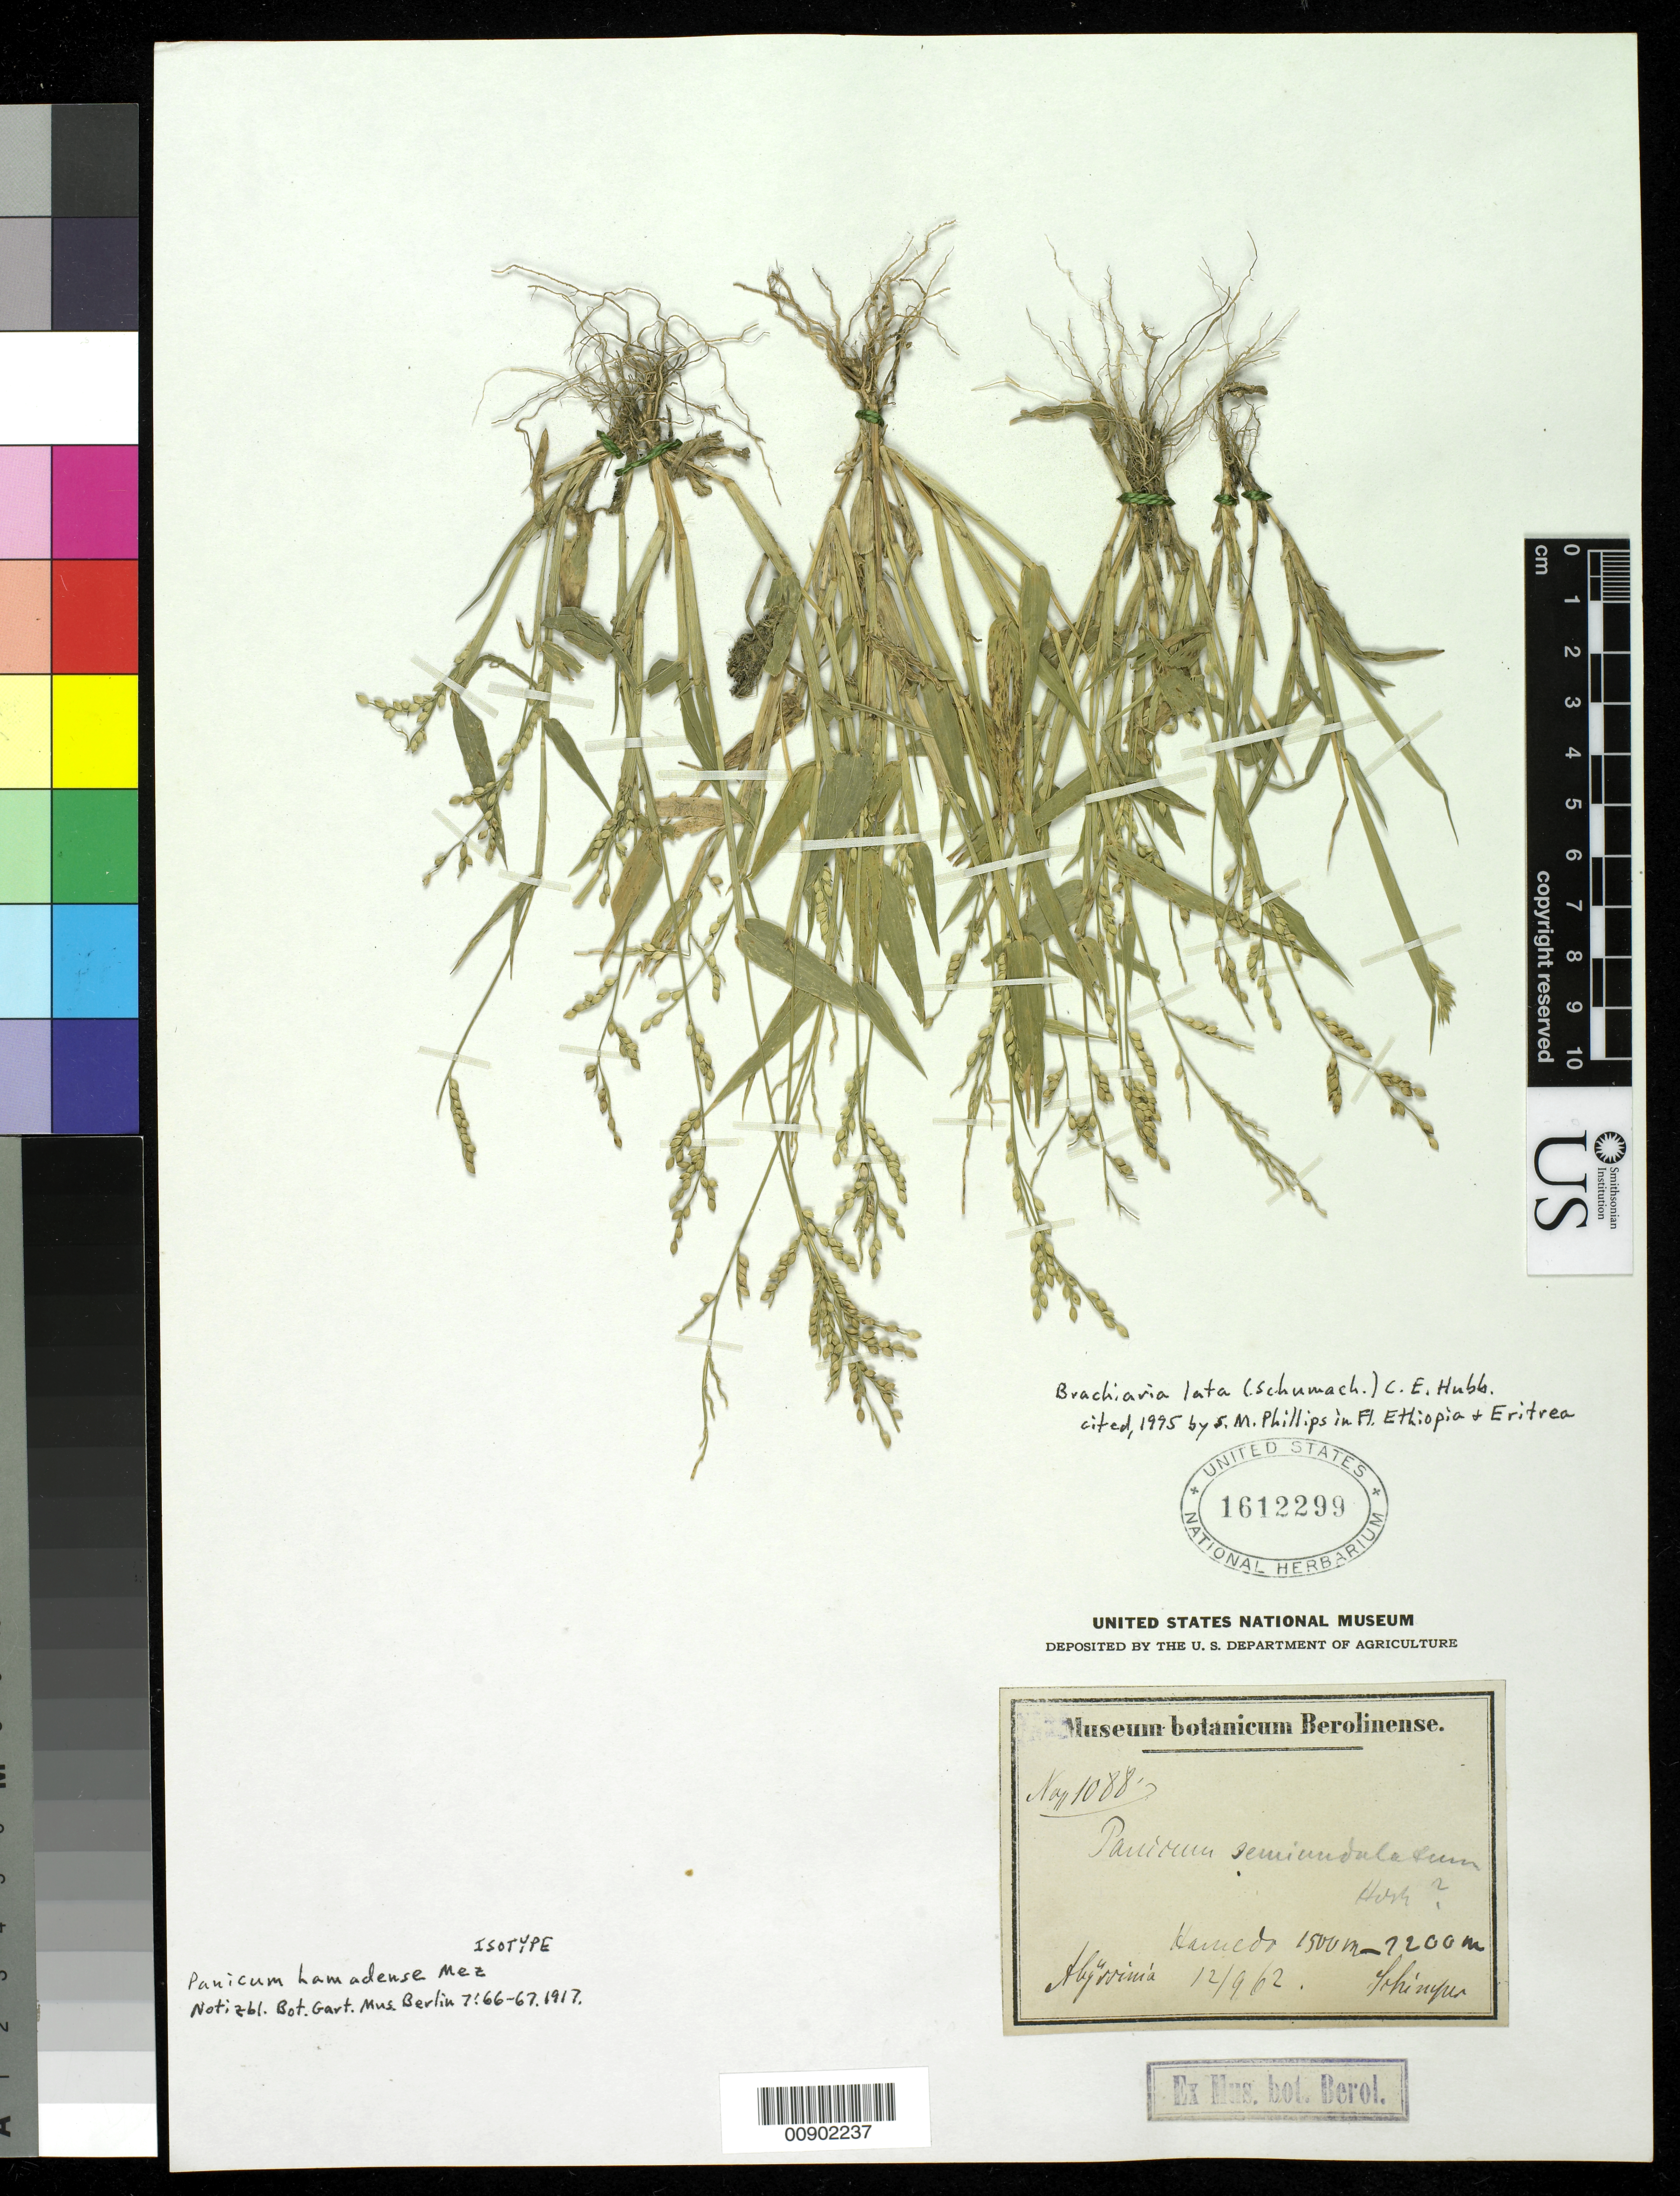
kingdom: Plantae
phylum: Tracheophyta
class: Liliopsida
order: Poales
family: Poaceae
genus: Panicum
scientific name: Panicum hamadense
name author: Mez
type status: Isotype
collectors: G. W. Schimper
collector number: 1088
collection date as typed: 12 Sep 1862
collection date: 1862-09-12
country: Ethiopia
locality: Hamedo.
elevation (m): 1500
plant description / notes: Currently accepted name as cited by S.M. Phillips (1995) in Fl. Ethiopia & Eritrea.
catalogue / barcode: US 1612299